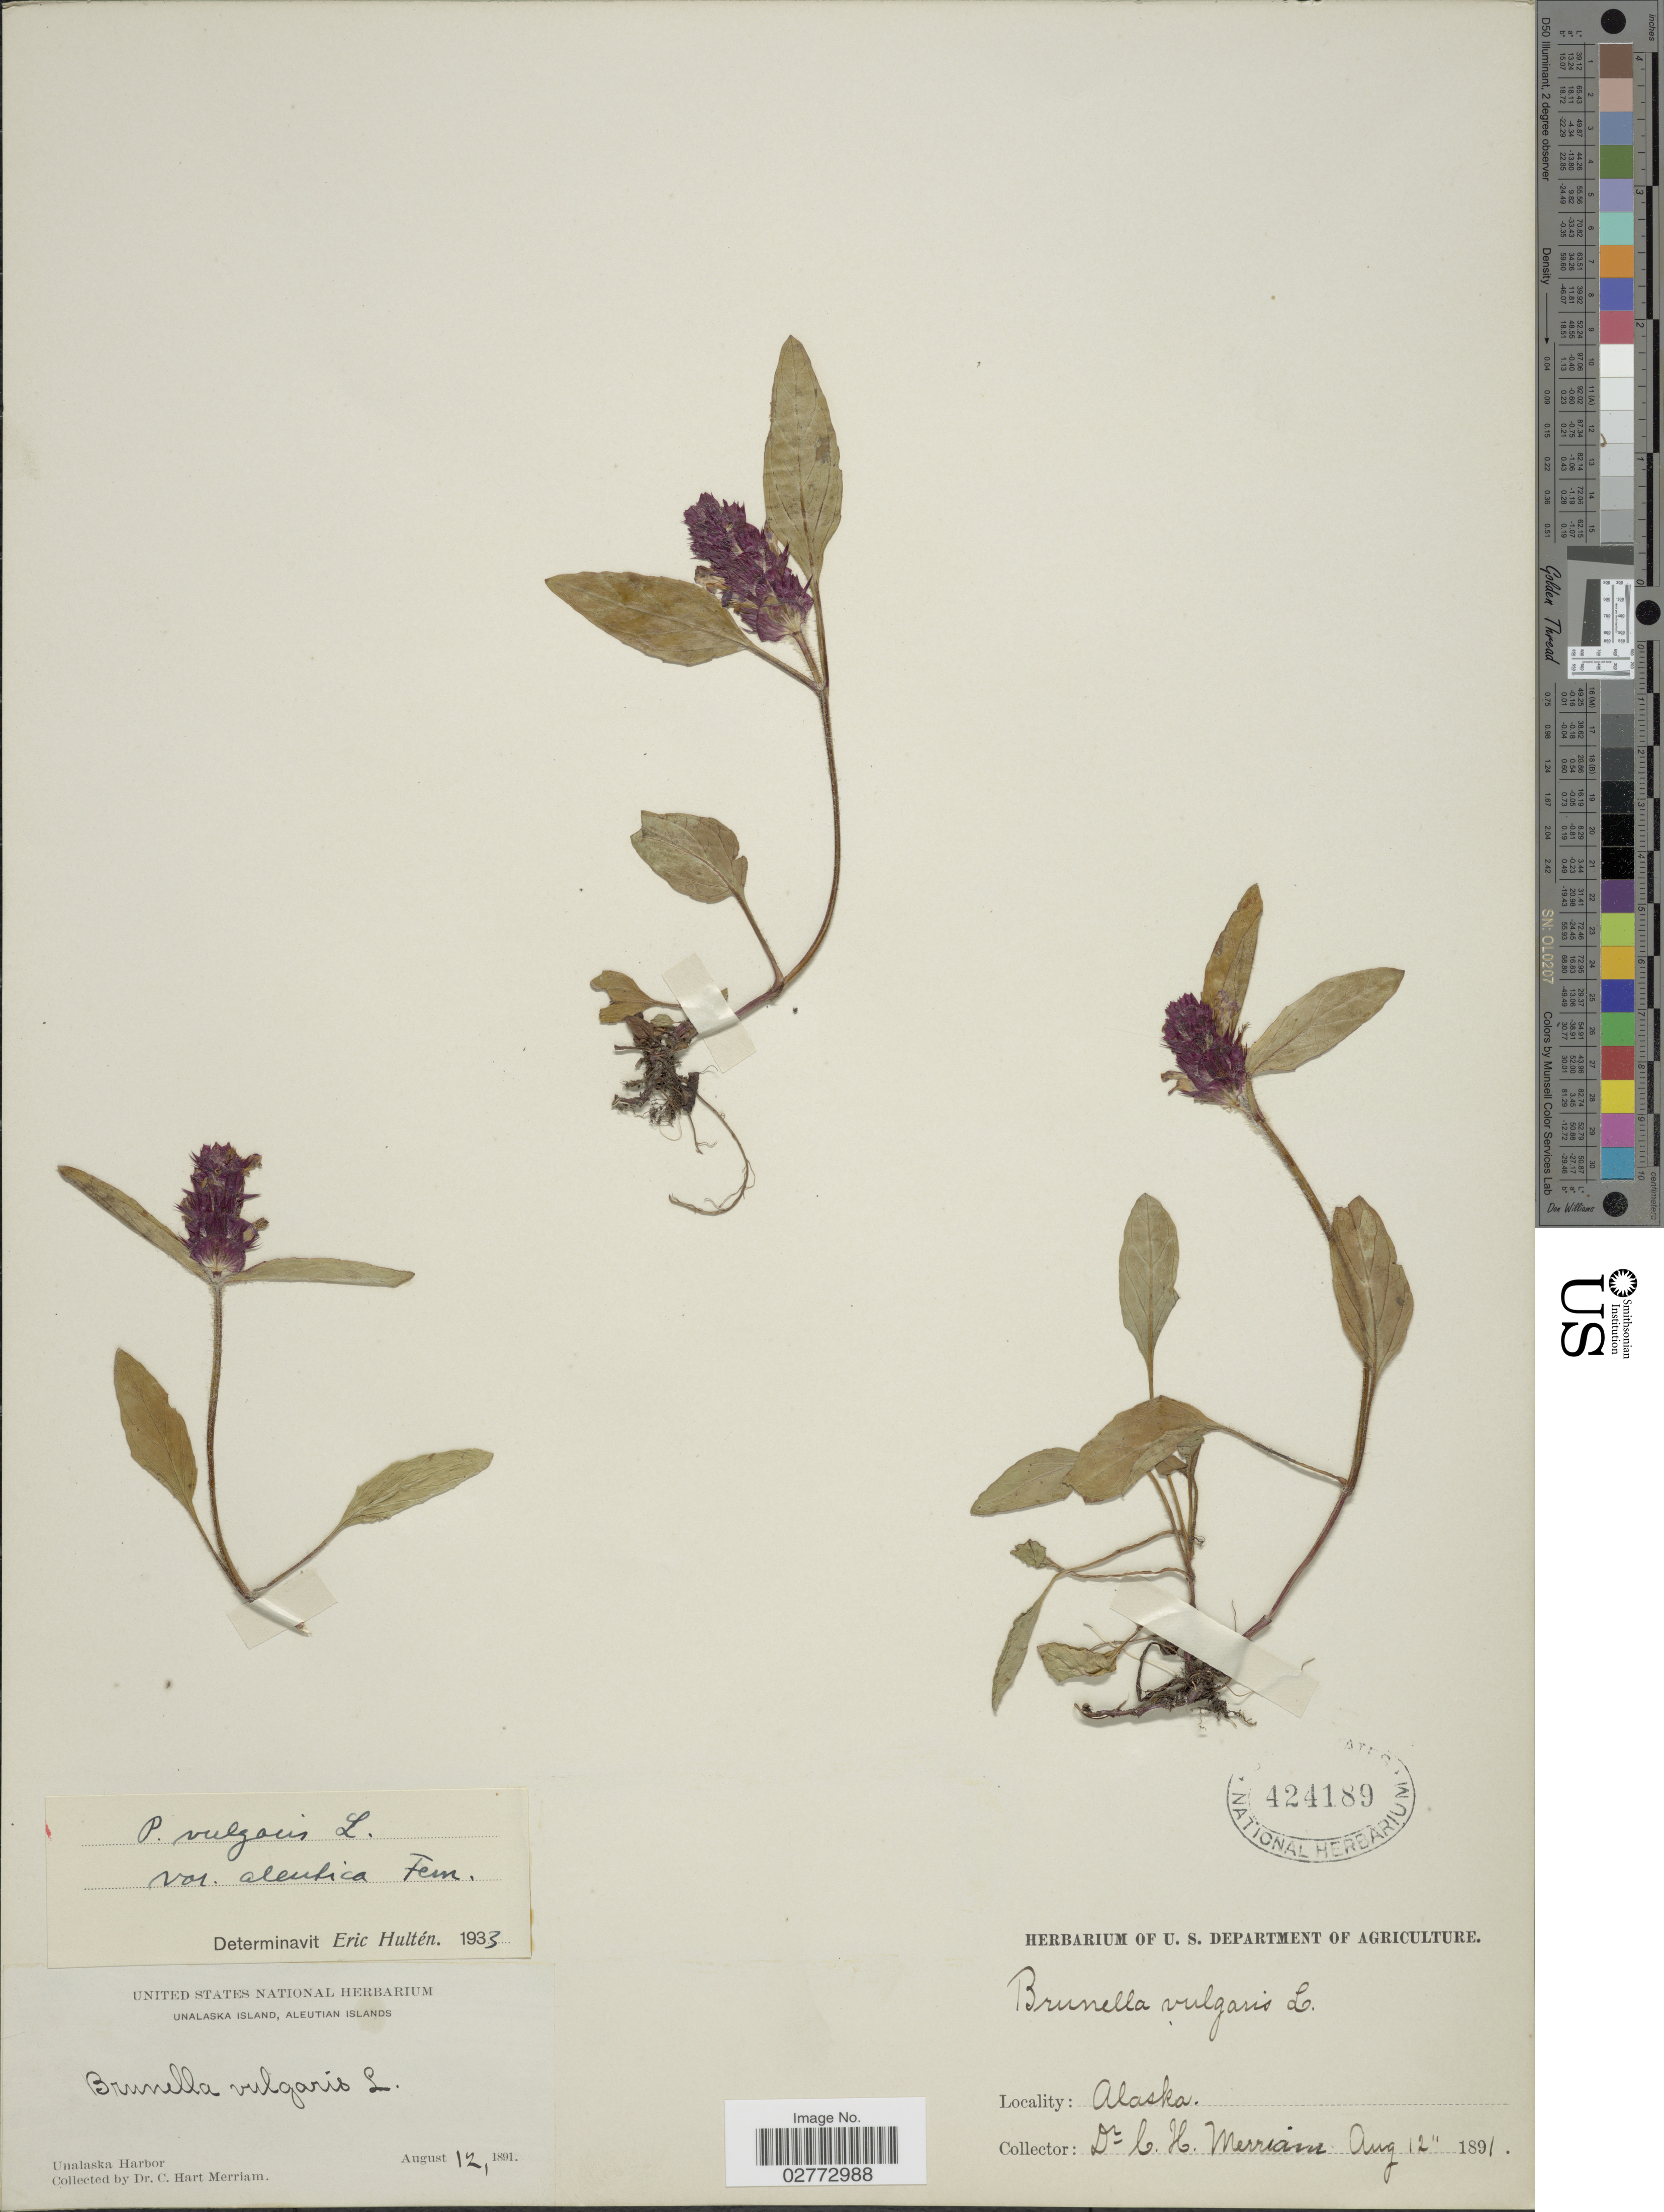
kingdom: Plantae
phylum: Tracheophyta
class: Magnoliopsida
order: Lamiales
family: Lamiaceae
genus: Prunella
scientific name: Prunella vulgaris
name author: L.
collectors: C. Merriam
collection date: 1891-08-12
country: United States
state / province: Alaska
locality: Unalaska Island, Aleutian Islands. Unalaska Harbor.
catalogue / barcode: US 424189